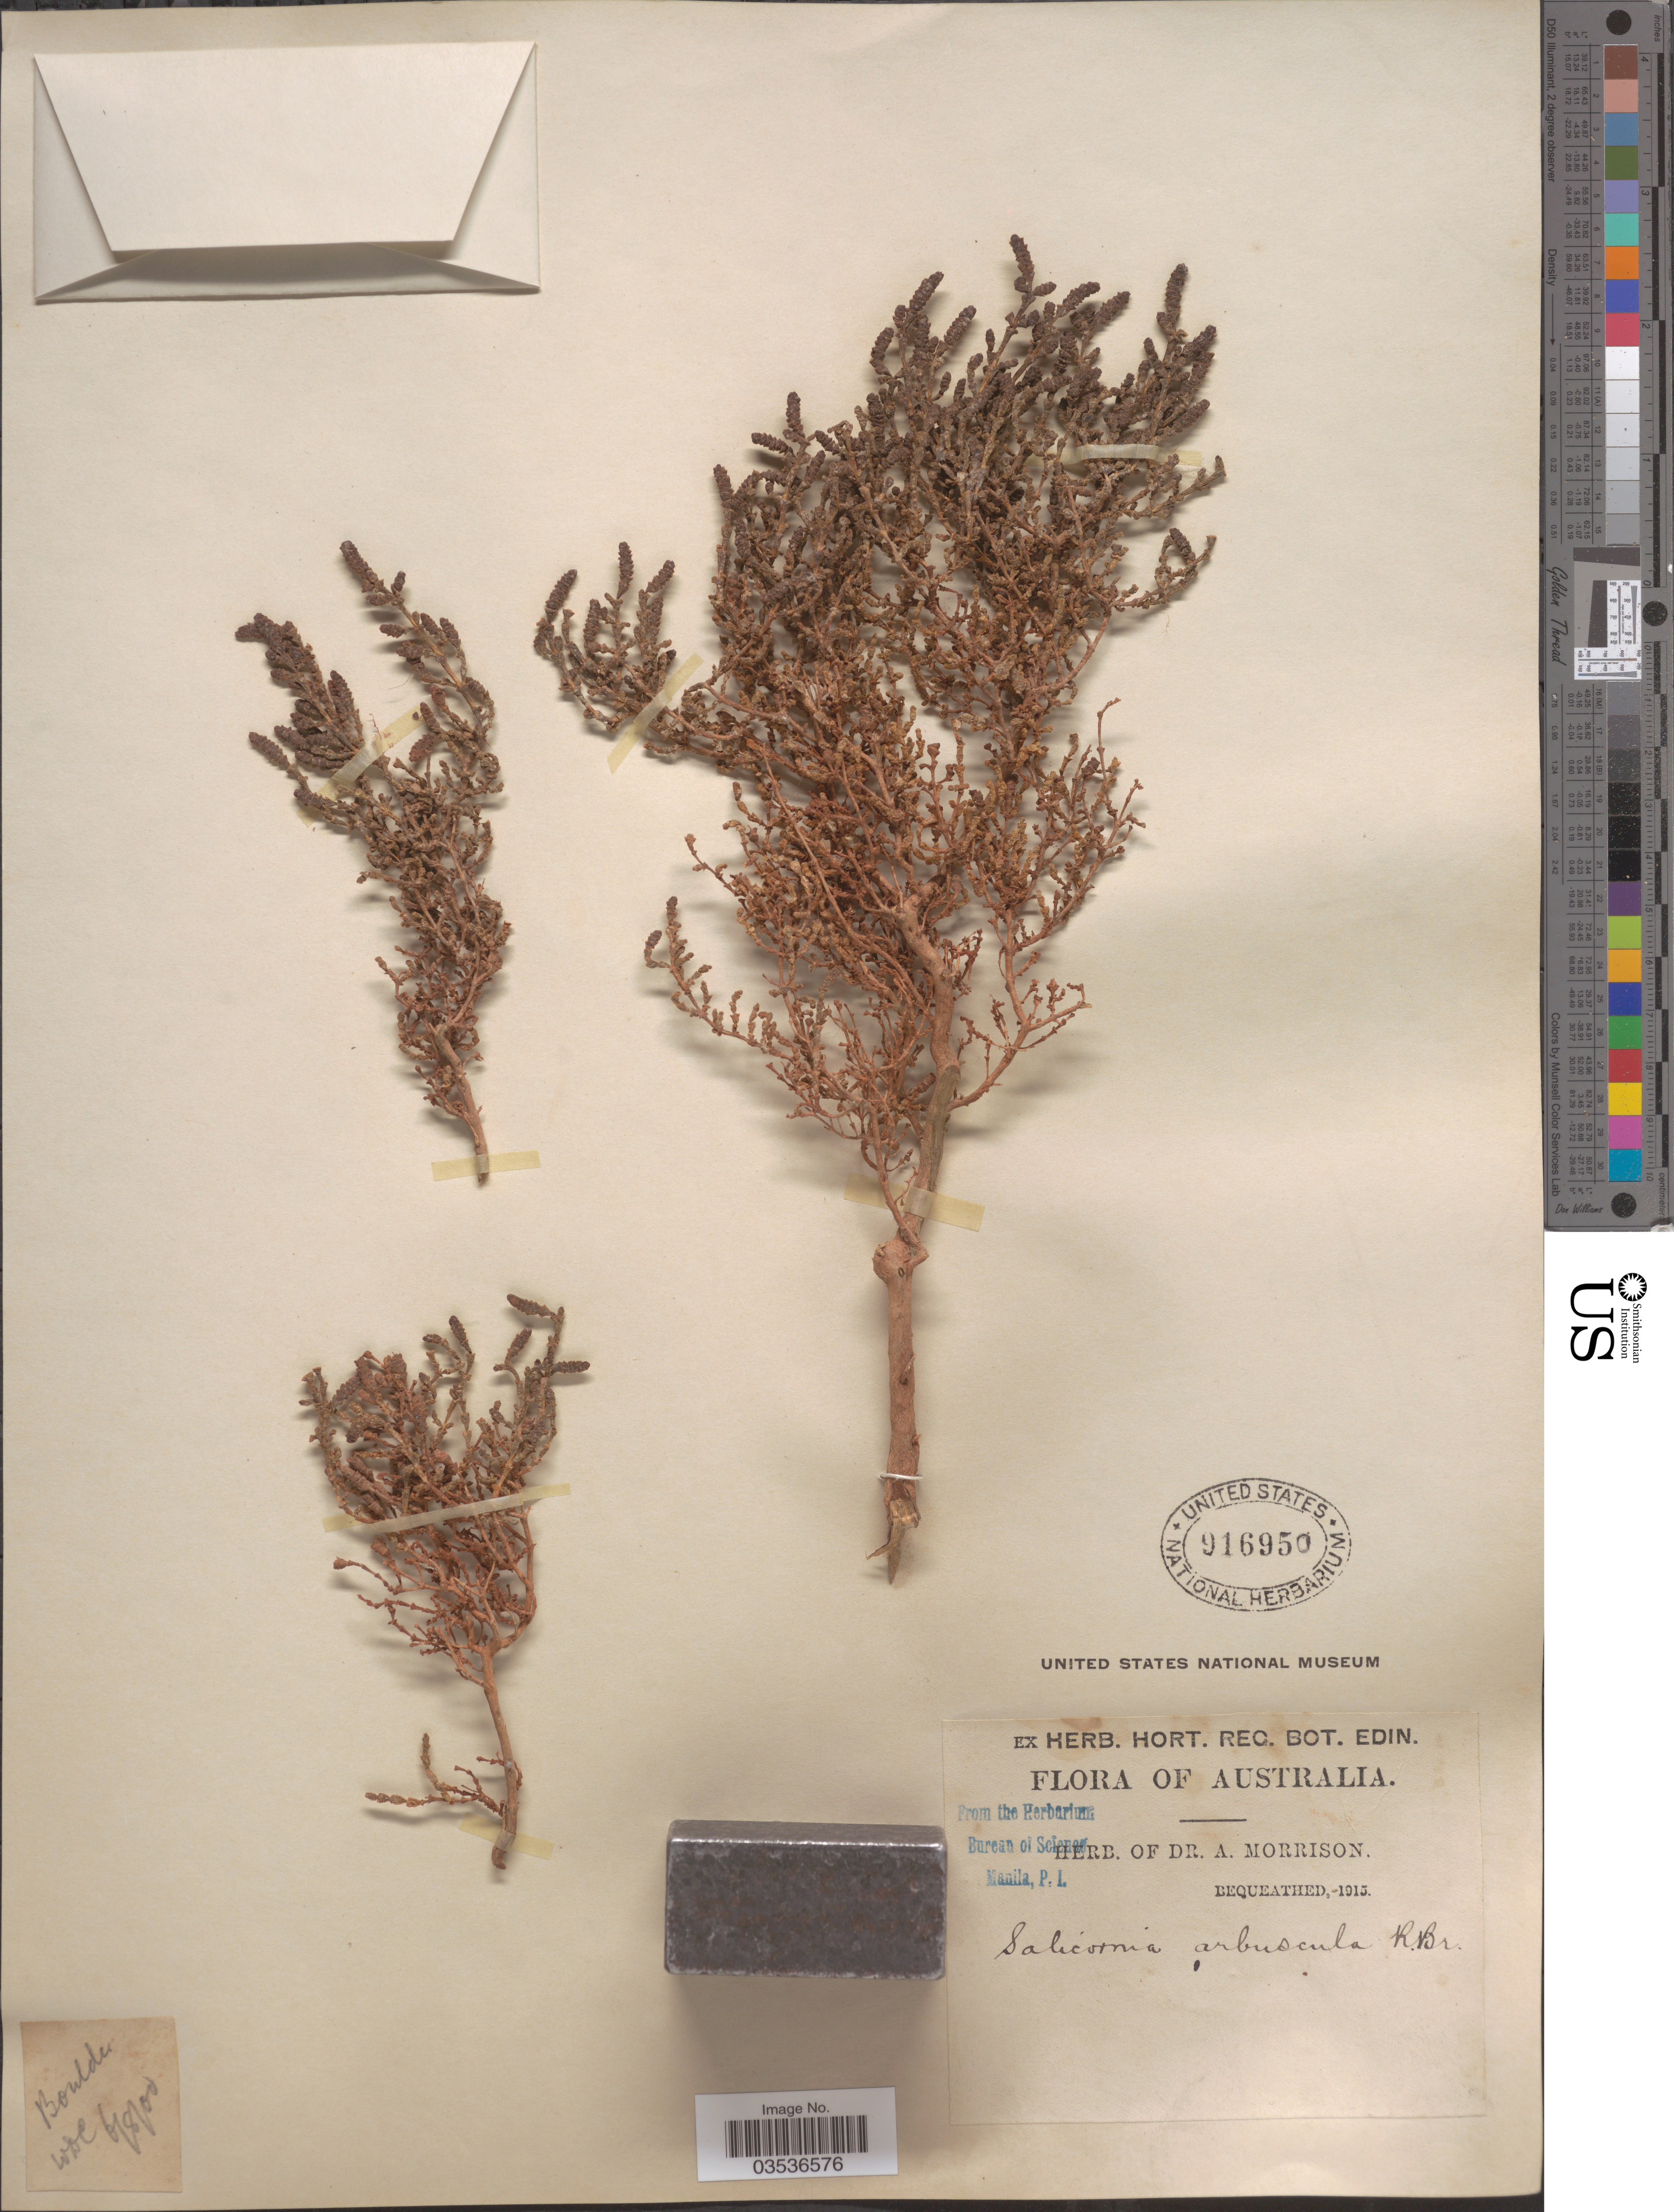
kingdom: Plantae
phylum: Tracheophyta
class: Magnoliopsida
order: Caryophyllales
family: Amaranthaceae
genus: Tecticornia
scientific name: Tecticornia arbuscula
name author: (R. Br.) K.A. Sheph. & Paul G. Wilson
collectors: ex herb. Dr. A. Morrison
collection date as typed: Transcribed d/m/y: 6/8/0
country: Australia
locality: Boulder WDC.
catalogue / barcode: US 916950